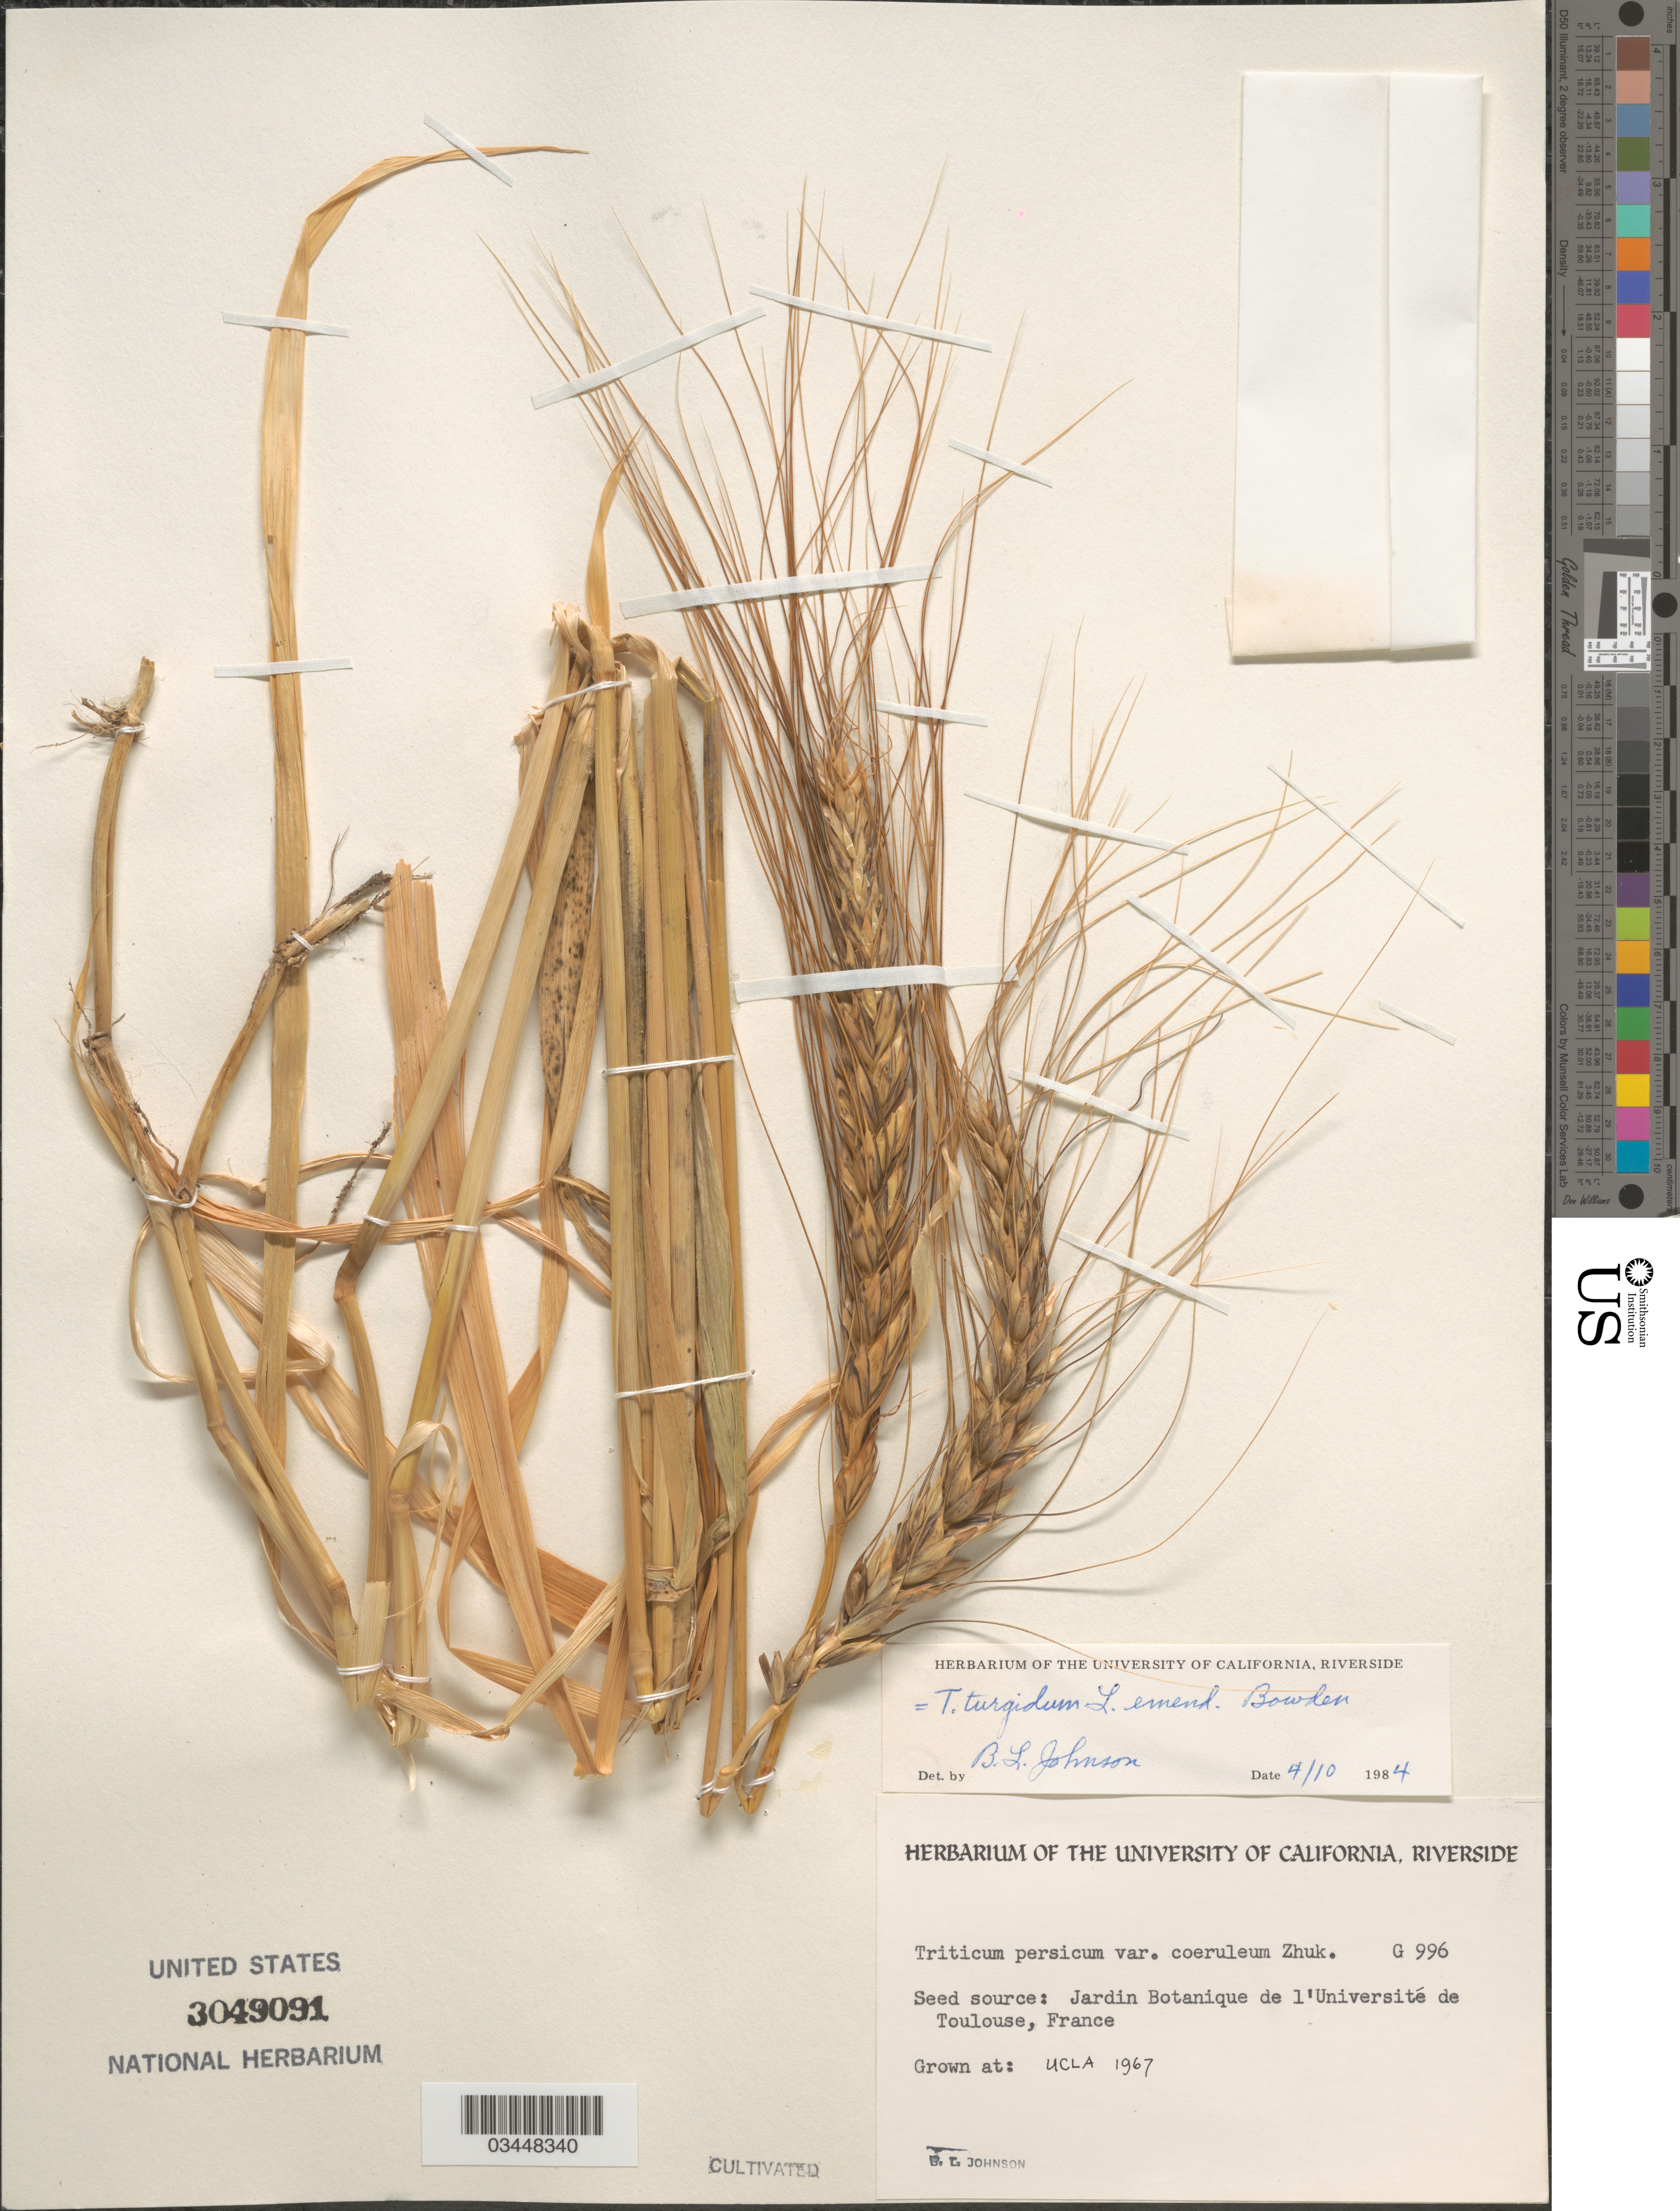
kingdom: Plantae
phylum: Tracheophyta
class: Liliopsida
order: Poales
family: Poaceae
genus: Triticum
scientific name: Triticum turgidum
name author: L.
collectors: B. Johnson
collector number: G996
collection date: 1967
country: United States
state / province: California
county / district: Los Angeles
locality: UCLA.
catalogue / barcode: US 3049091